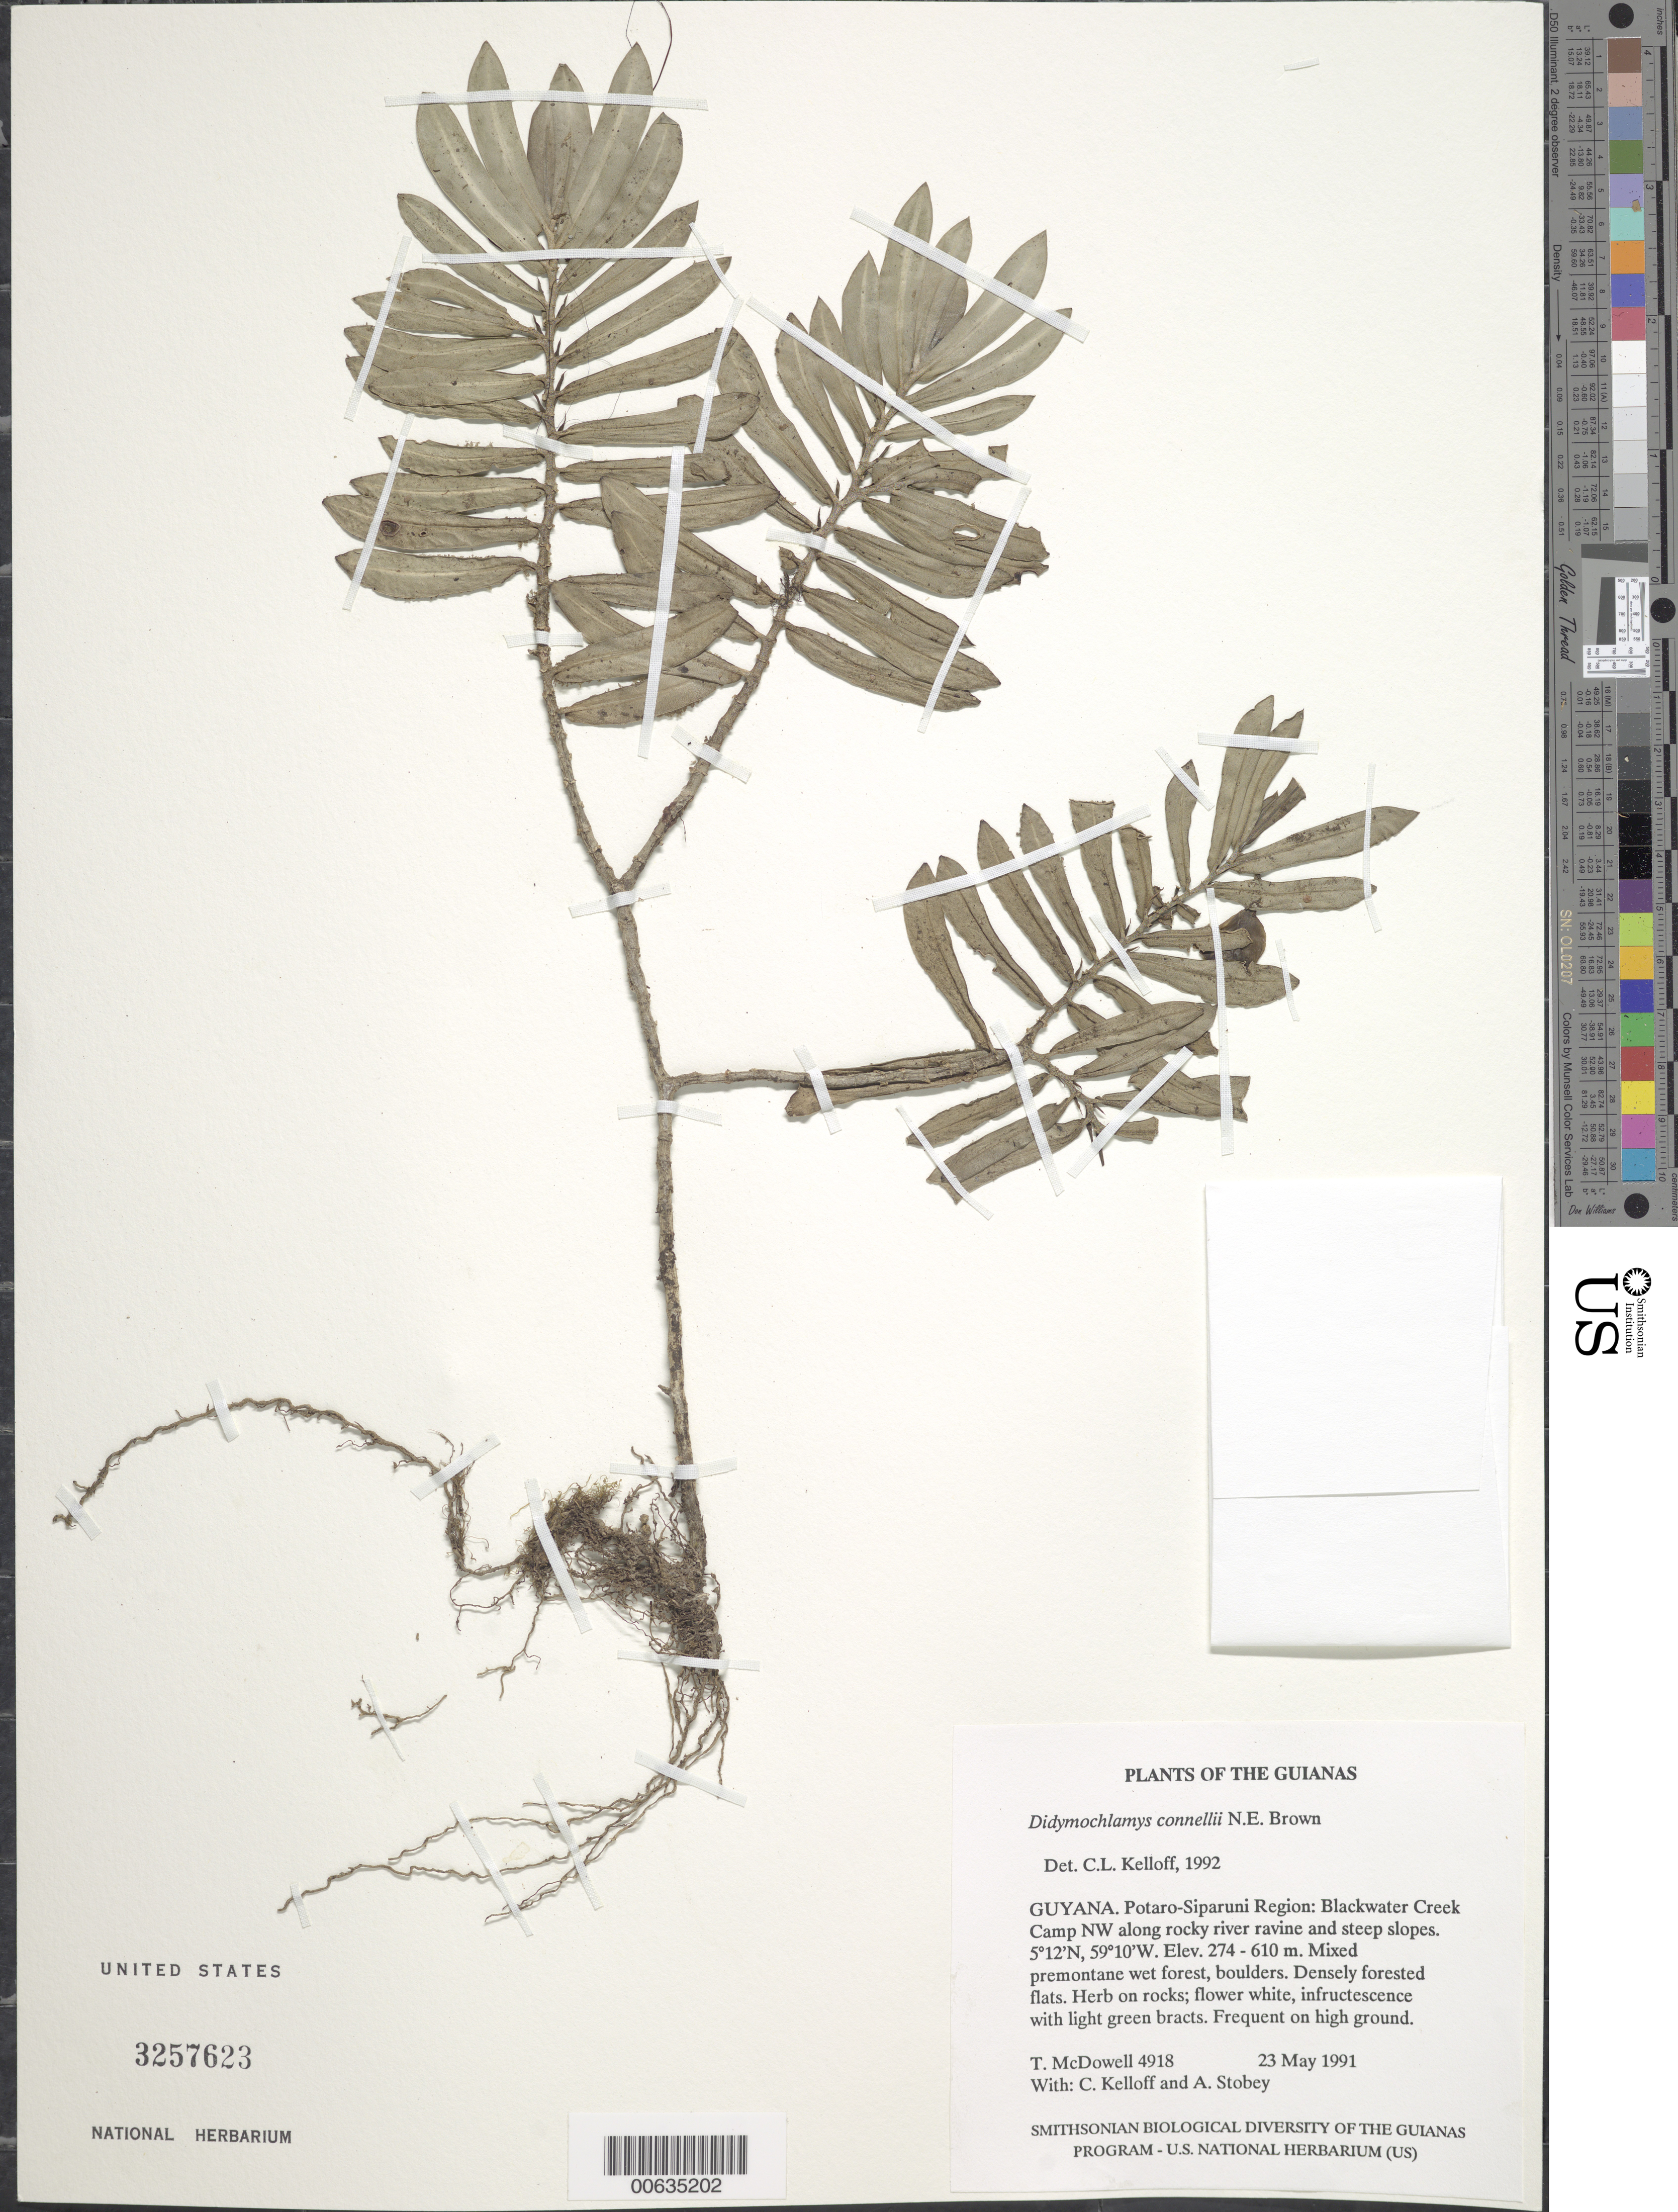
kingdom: Plantae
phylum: Tracheophyta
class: Magnoliopsida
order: Gentianales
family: Rubiaceae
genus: Didymochlamys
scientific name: Didymochlamys connellii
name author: N.E. Br.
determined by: Kelloff, Carol L., (US), Smithsonian Institution - National Museum of Natural History (UNITED STATES)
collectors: T. McDowell, C. L. Kelloff & A. Stobey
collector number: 4918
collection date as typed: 23 May 1991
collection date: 1991-05-23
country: Guyana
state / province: Potaro-Siparuni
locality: Blackwater Creek Camp NW along ravine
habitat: Rocky river ravine, steep slopes. Mixed premontane wet forest, boulders. Densely forested flats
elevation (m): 274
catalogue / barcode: US 3257623